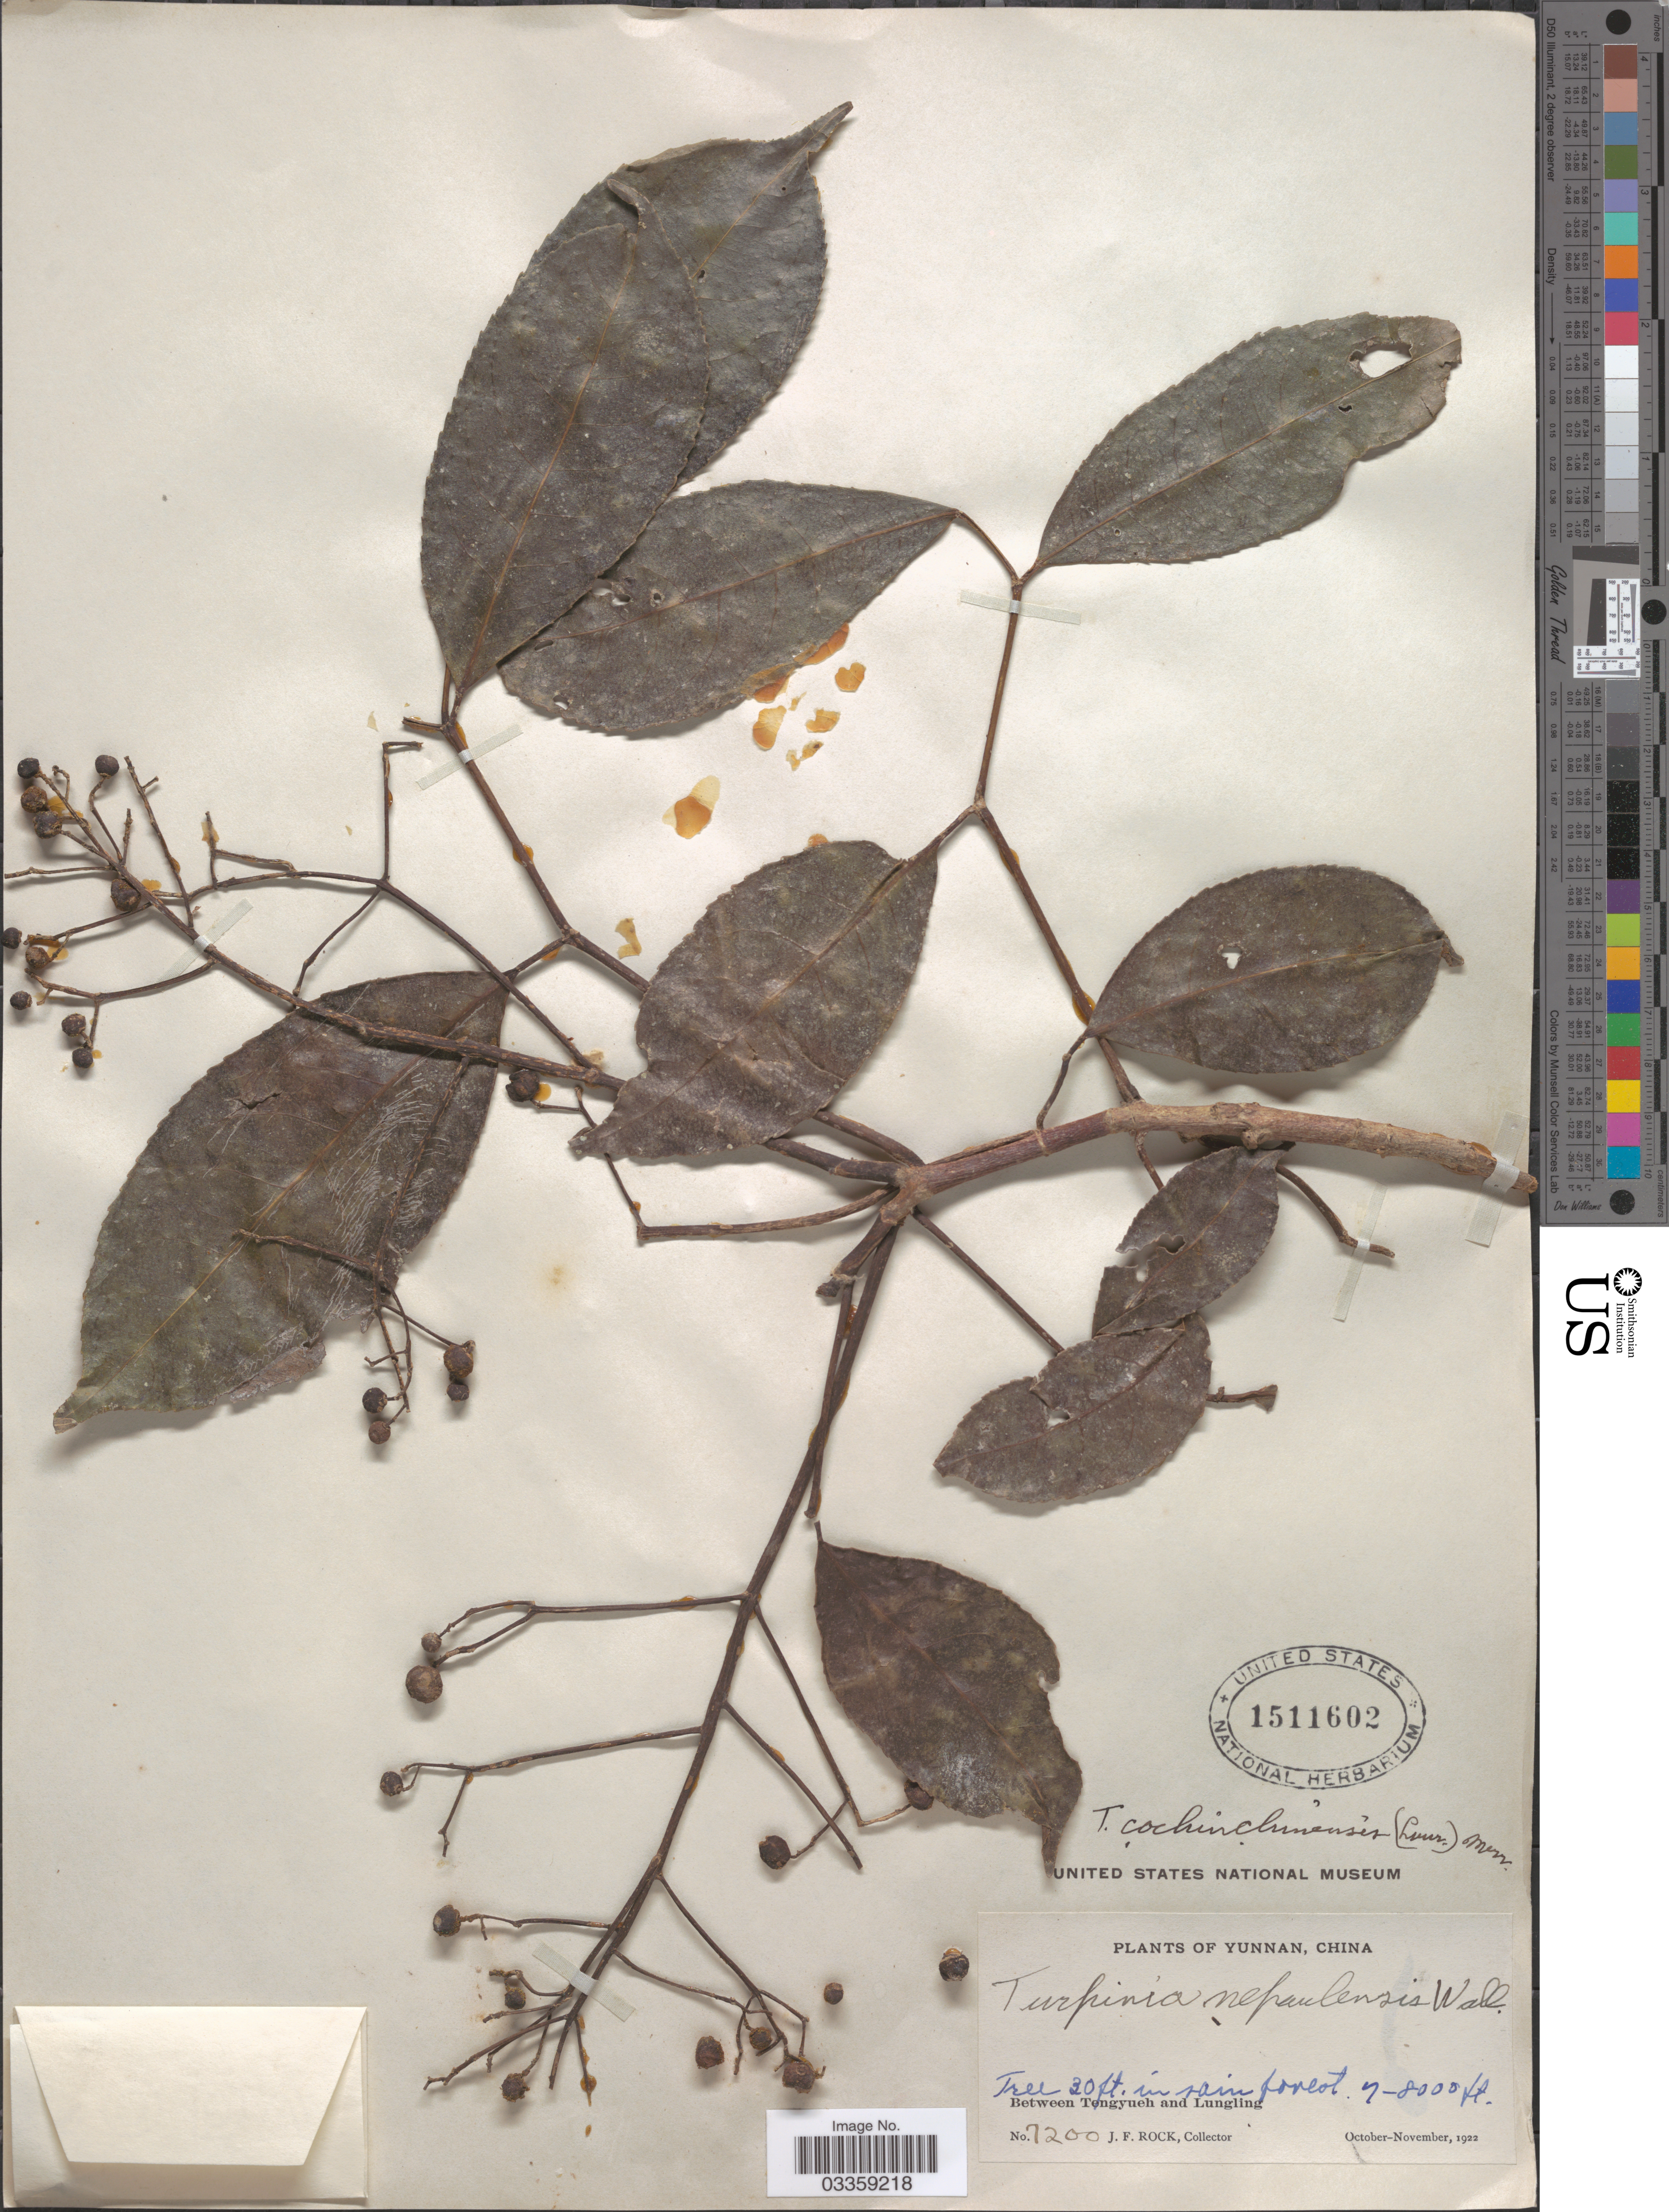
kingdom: Plantae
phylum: Tracheophyta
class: Magnoliopsida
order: Crossosomatales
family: Staphyleaceae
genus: Turpinia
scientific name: Turpinia cochinchinense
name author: (Lour.) Merr.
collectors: J. Rock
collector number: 7200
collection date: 1922-10/1922-11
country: China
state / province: Yunnan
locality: Between Tengyueh and Lungling.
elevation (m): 2134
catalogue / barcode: US 1511602